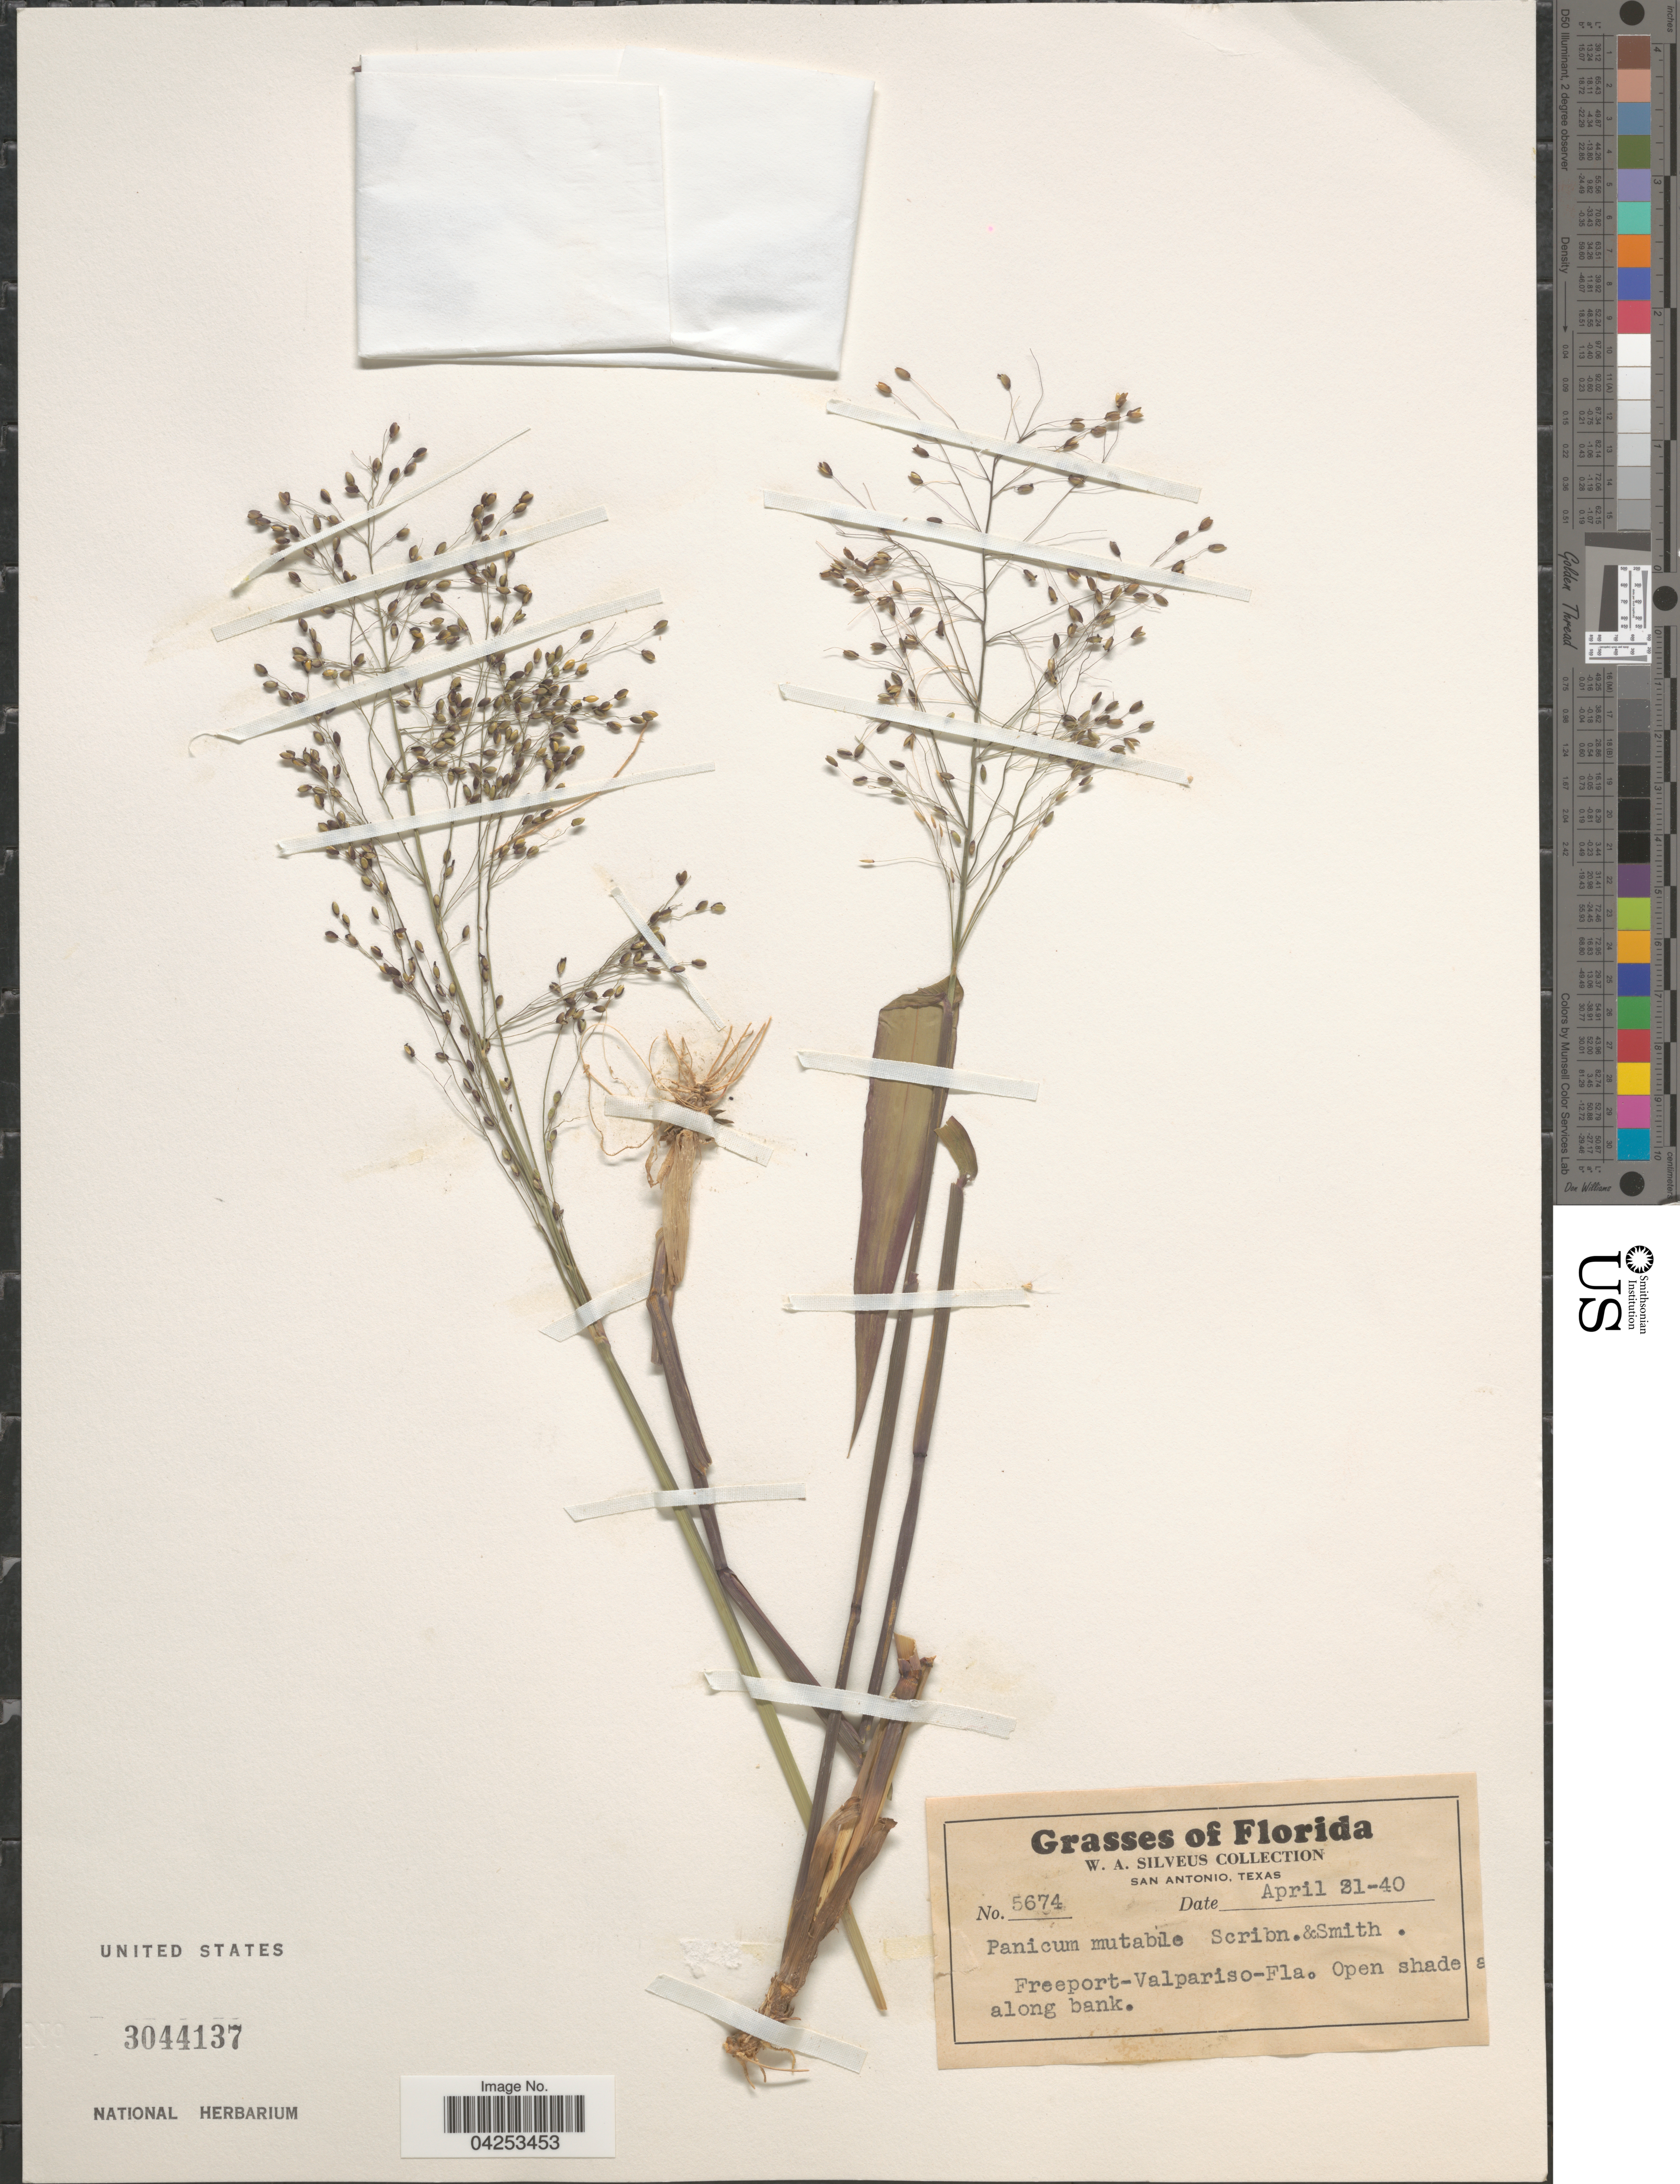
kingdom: Plantae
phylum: Tracheophyta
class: Liliopsida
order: Poales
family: Poaceae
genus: Dichanthelium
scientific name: Dichanthelium commutatum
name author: (Schult.) Gould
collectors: W. Silveus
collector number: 5674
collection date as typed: Transcribed d/m/y: 21/4/40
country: United States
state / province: Florida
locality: Freeport-Valpariso.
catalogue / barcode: US 3044137